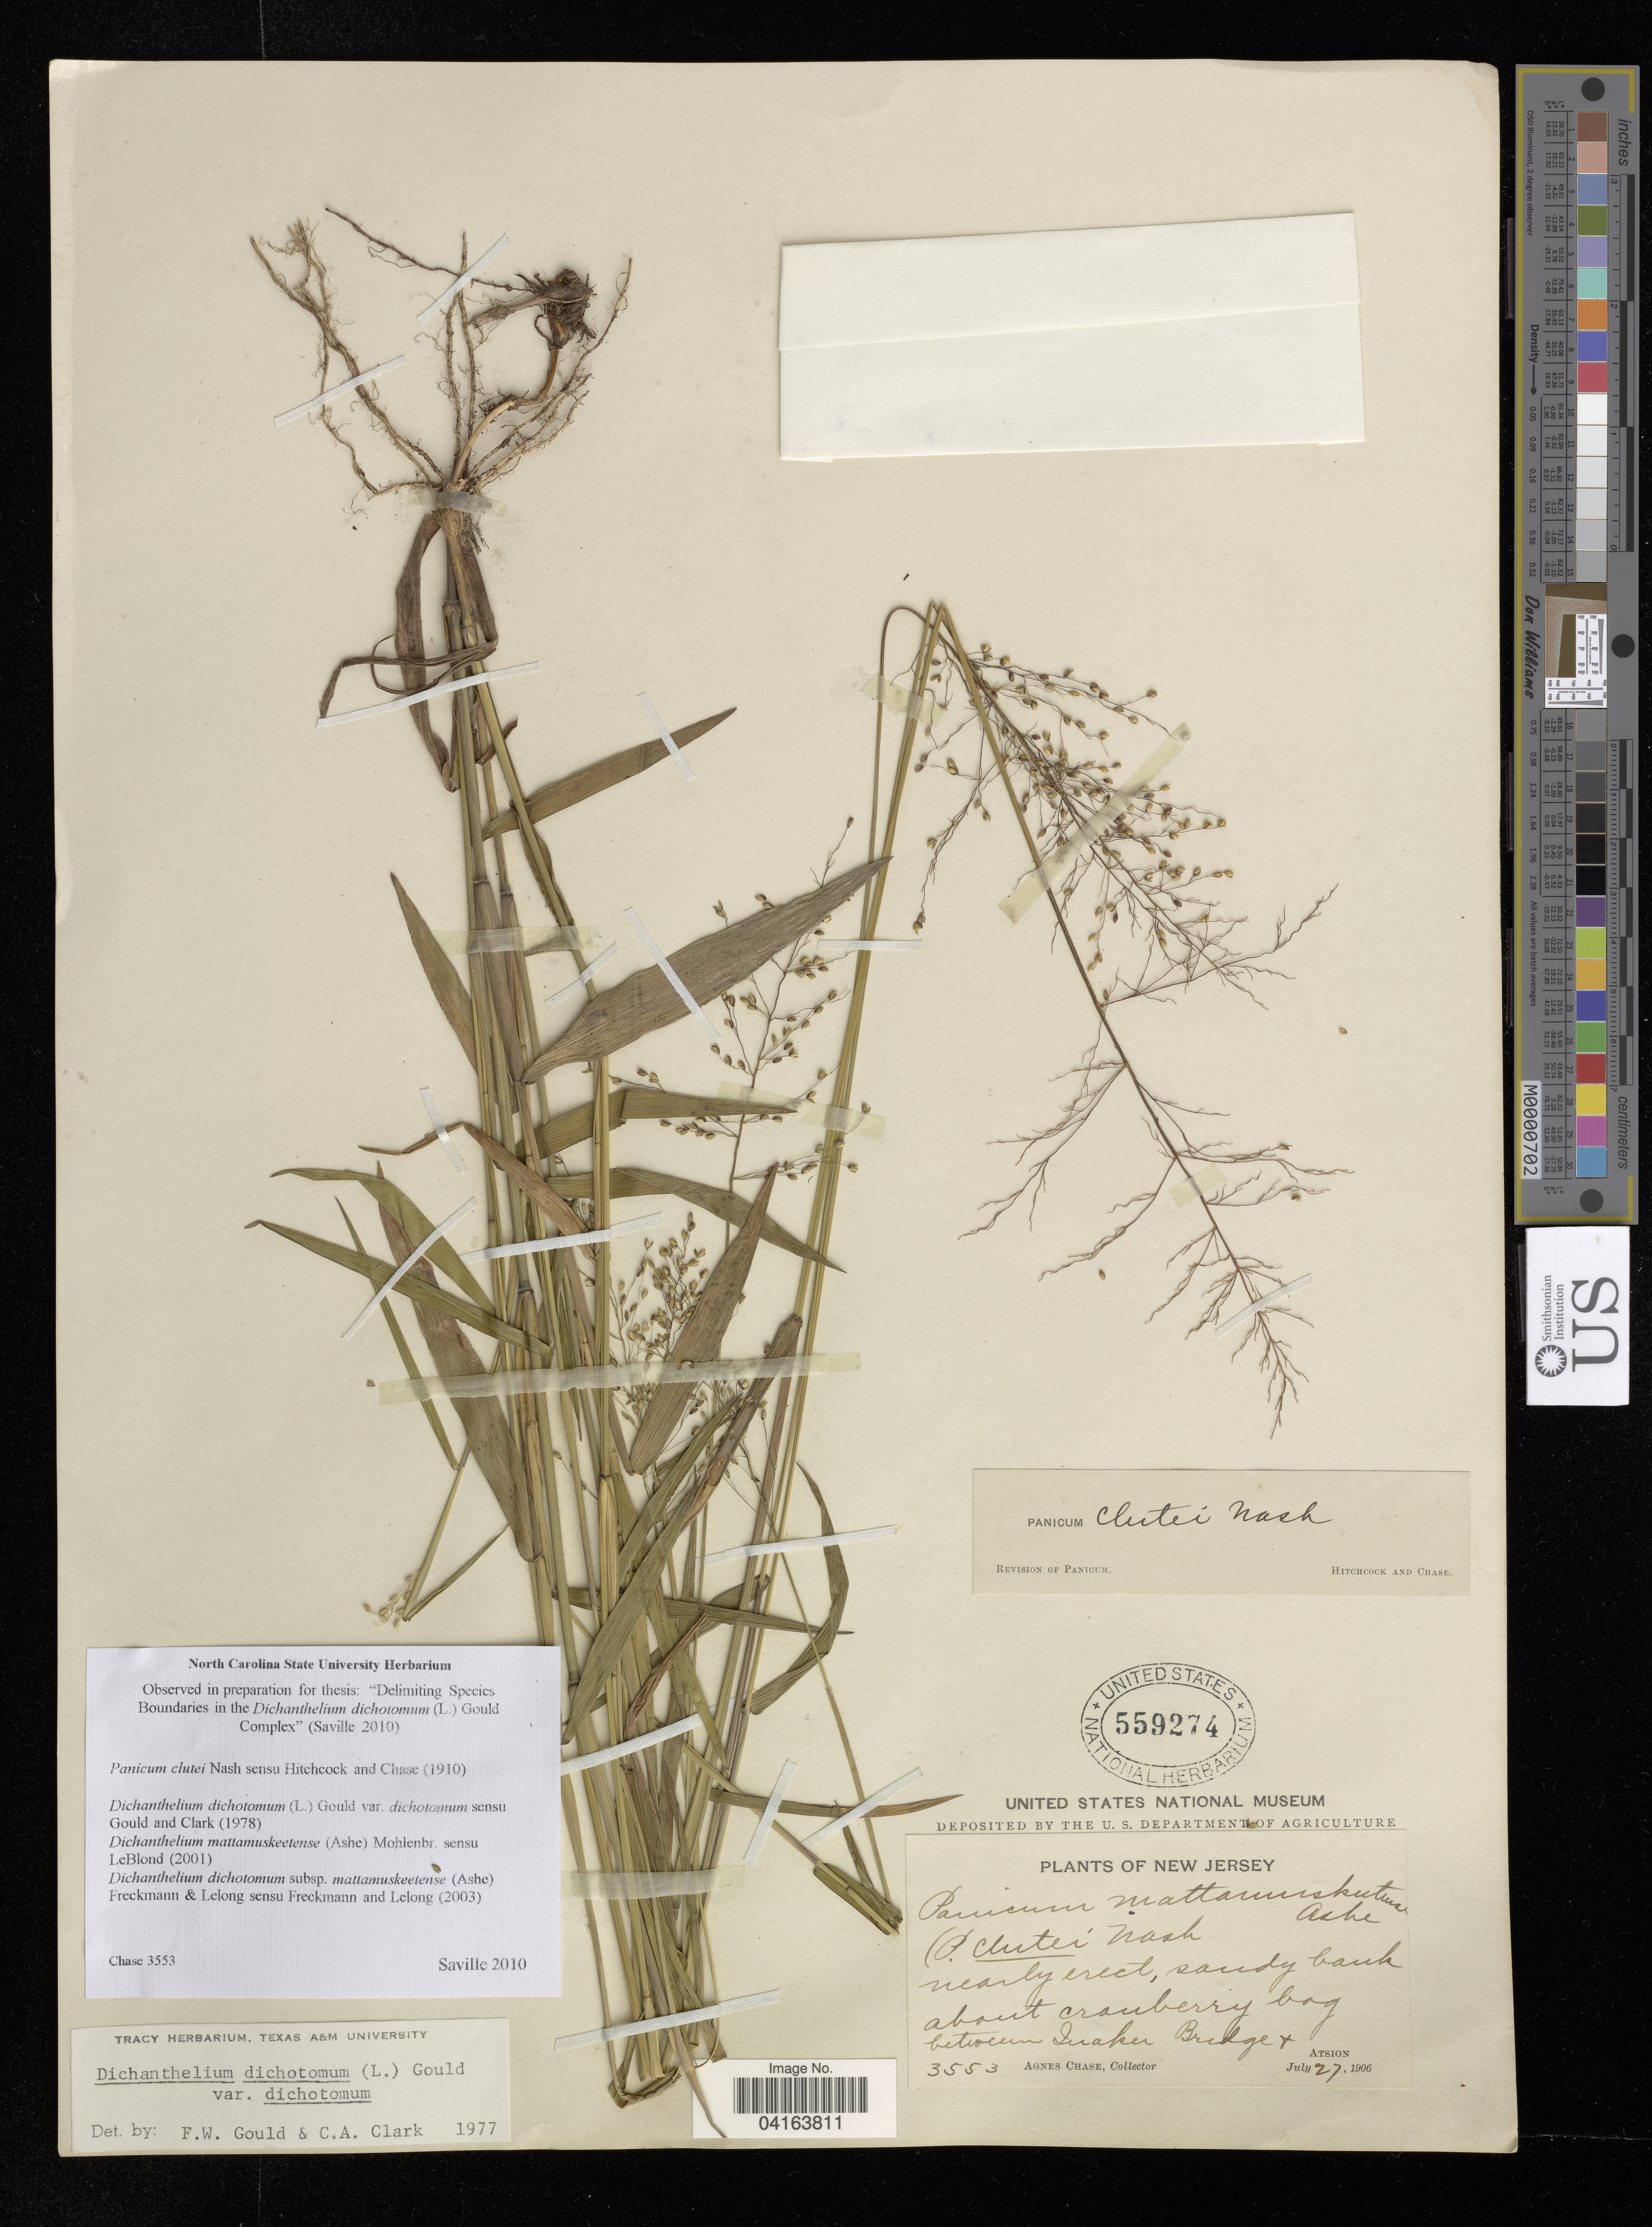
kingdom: Plantae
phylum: Tracheophyta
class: Liliopsida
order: Poales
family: Poaceae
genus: Dichanthelium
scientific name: Dichanthelium dichotomum subsp. mattamuskeetense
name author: (Ashe) Freckmann & Lelong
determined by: Saville, A. C., (NCSC), North Carolina State University (UNITED STATES)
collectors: A. Chase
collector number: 3553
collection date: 1906-07-27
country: United States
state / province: New Jersey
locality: Between Inaker Bridge + Atsion.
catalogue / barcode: US 559274